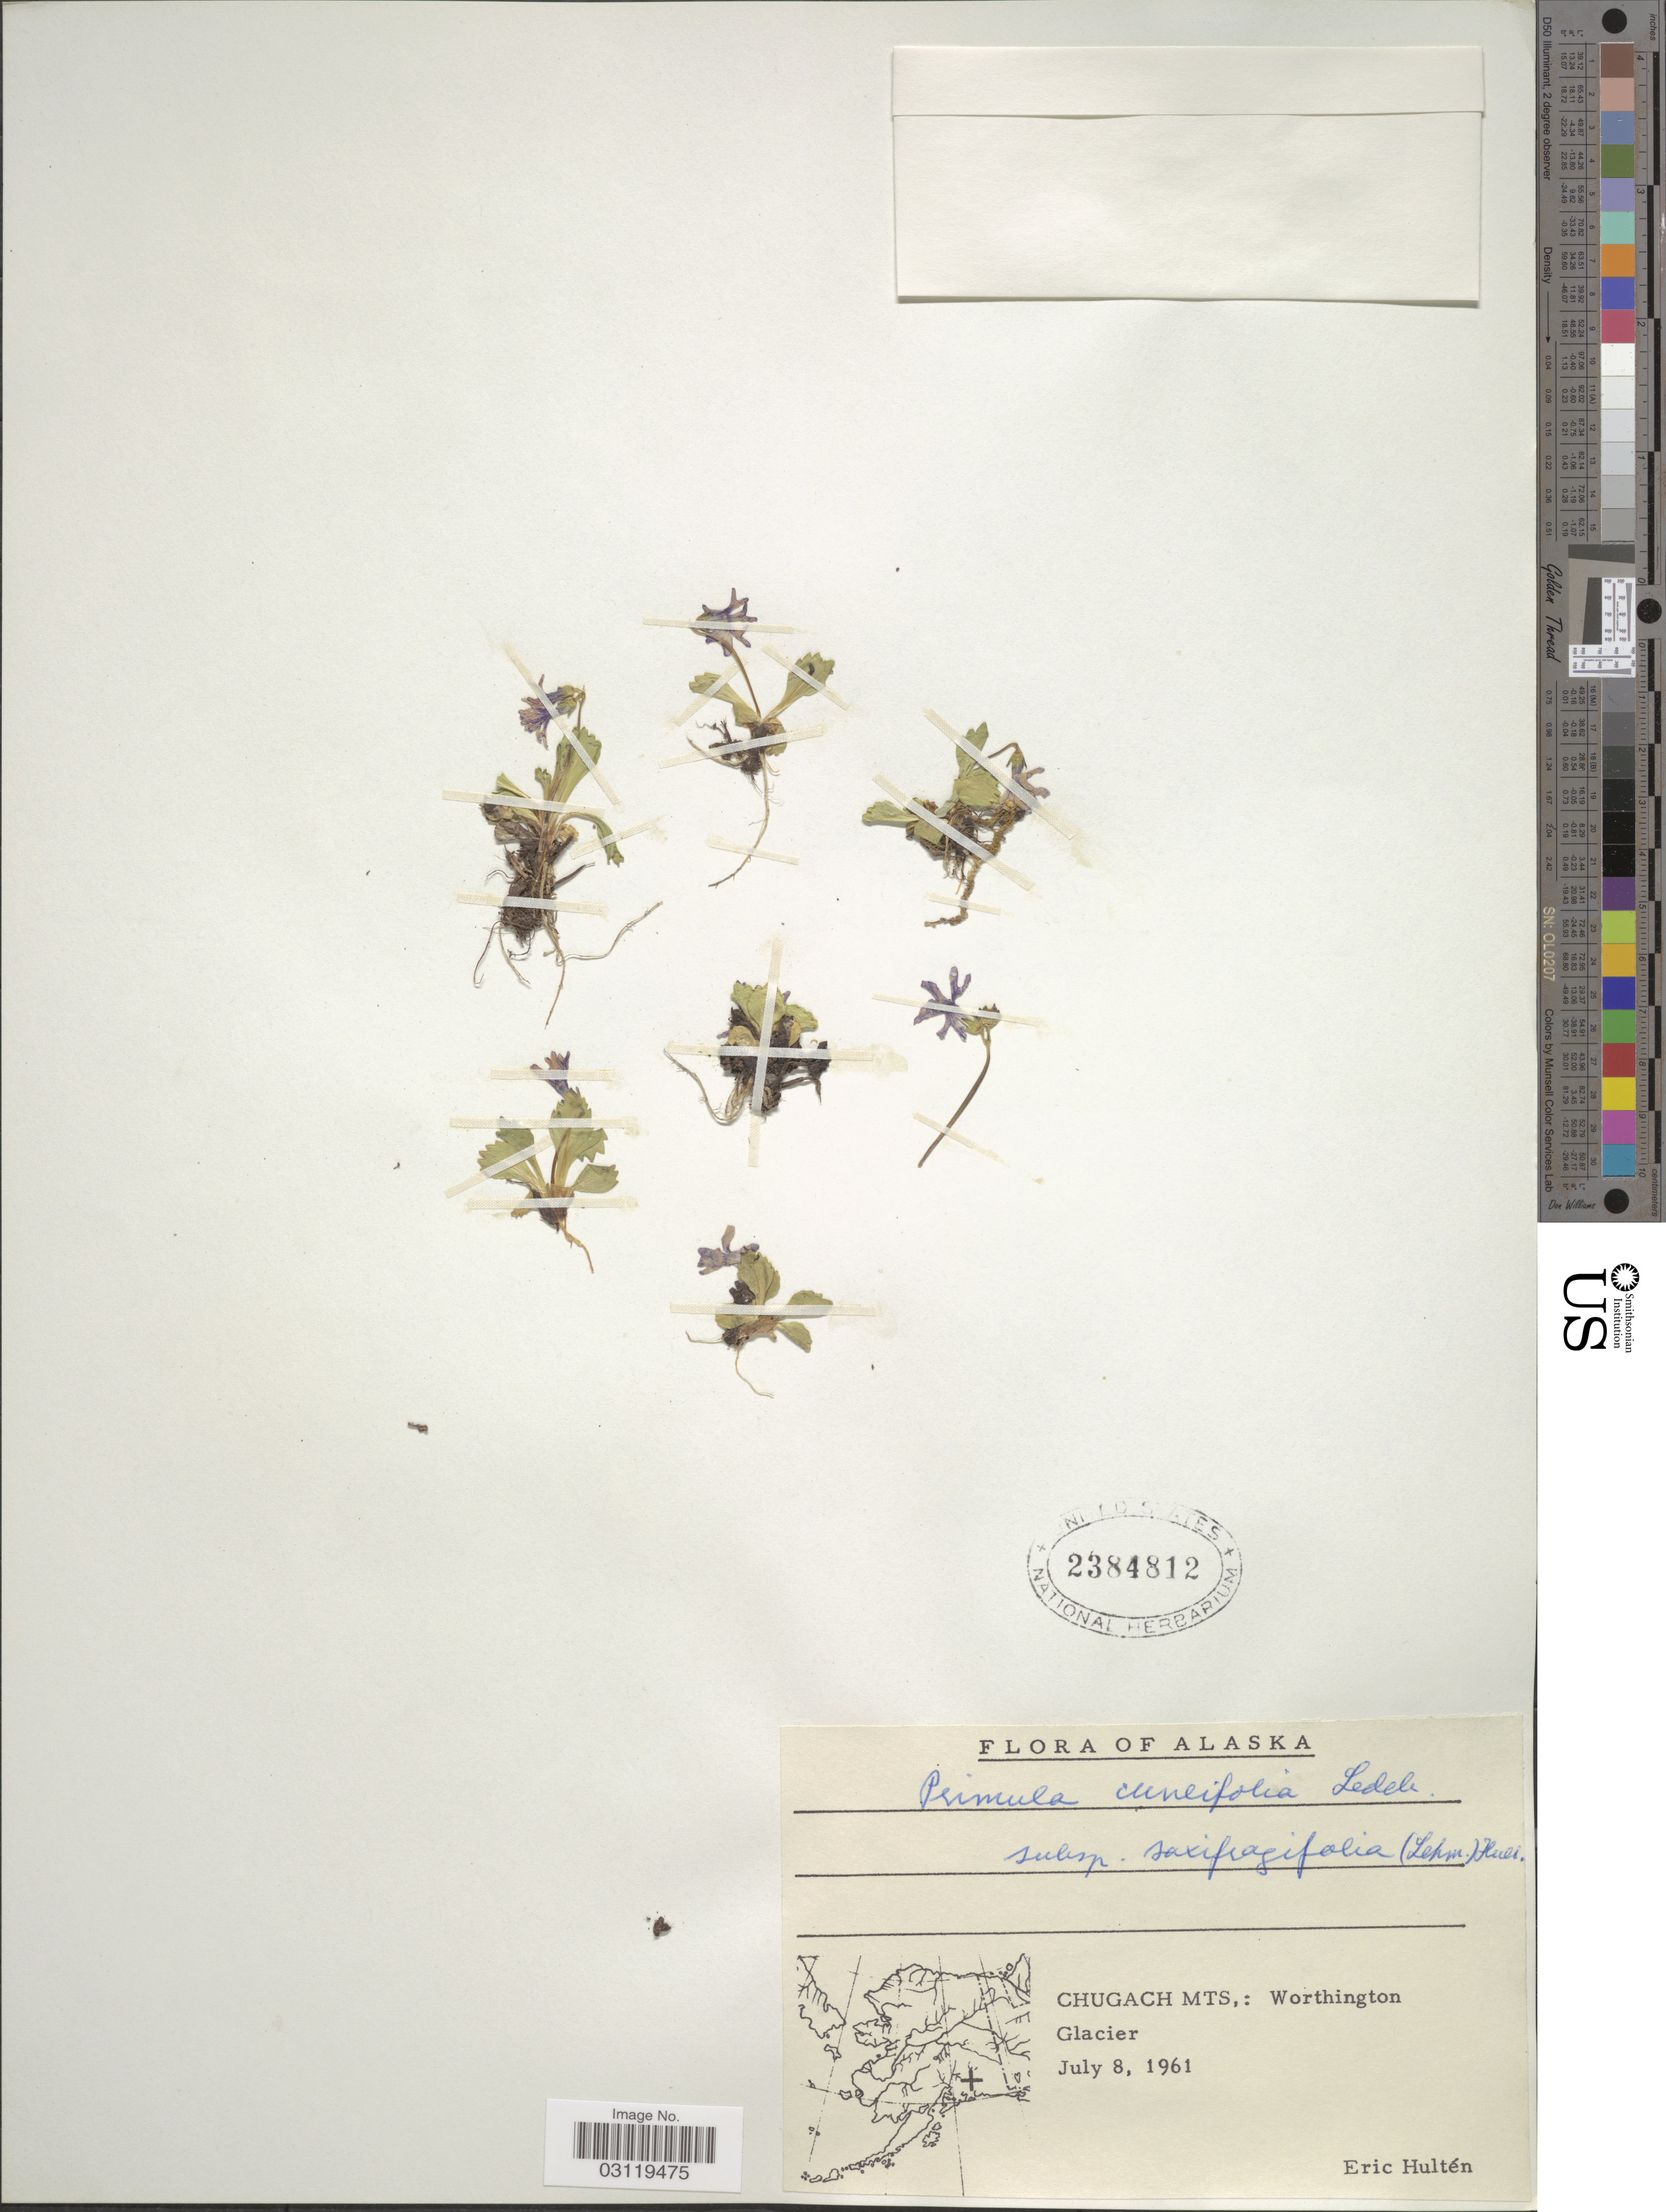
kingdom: Plantae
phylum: Tracheophyta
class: Magnoliopsida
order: Ericales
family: Primulaceae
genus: Primula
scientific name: Primula cuneifolia subsp. saxifragifolia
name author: (Lehm.) W.W. Sm. & Forrest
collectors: E. G. Hultén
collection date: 1961-07-08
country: United States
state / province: Alaska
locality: Chugach Mts,: Worthington Glacier.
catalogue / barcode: US 2384812